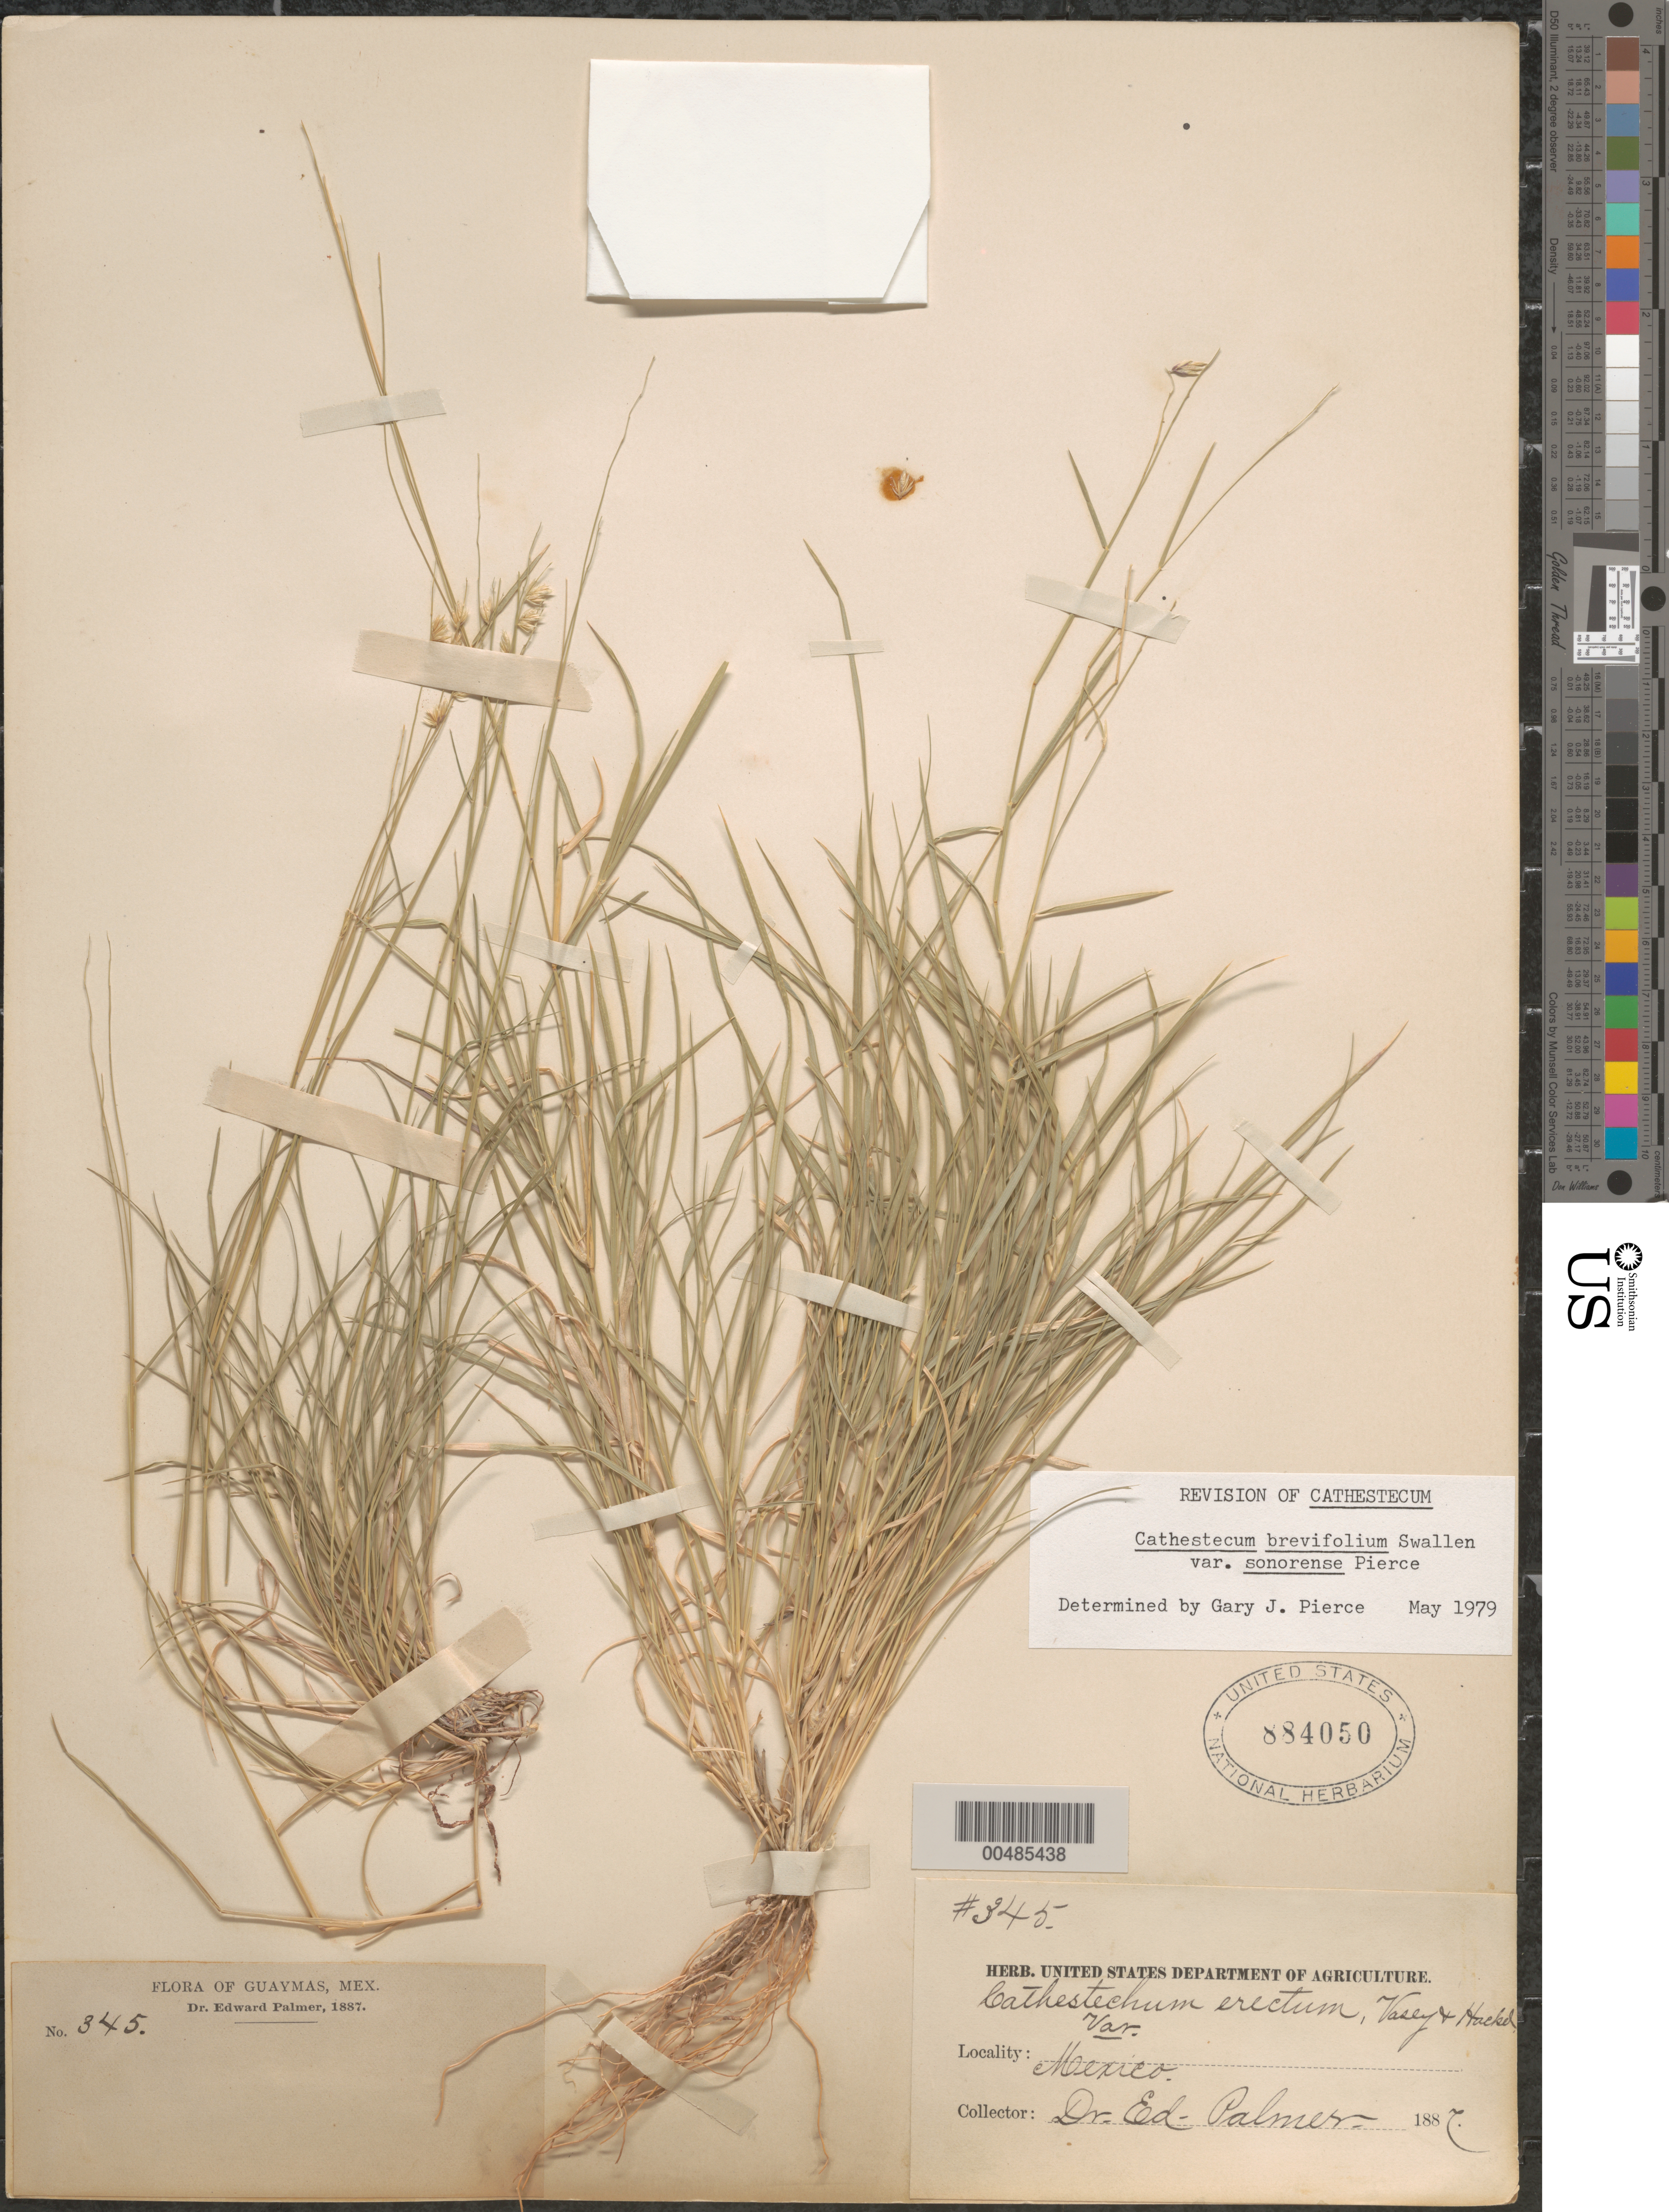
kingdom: Plantae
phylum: Tracheophyta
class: Liliopsida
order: Poales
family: Poaceae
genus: Cathestecum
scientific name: Cathestecum brevifolium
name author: Swallen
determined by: Pierce, G. J.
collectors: E. Palmer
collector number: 345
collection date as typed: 1887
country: Mexico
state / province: Sonora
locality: Guaymas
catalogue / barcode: US 884050